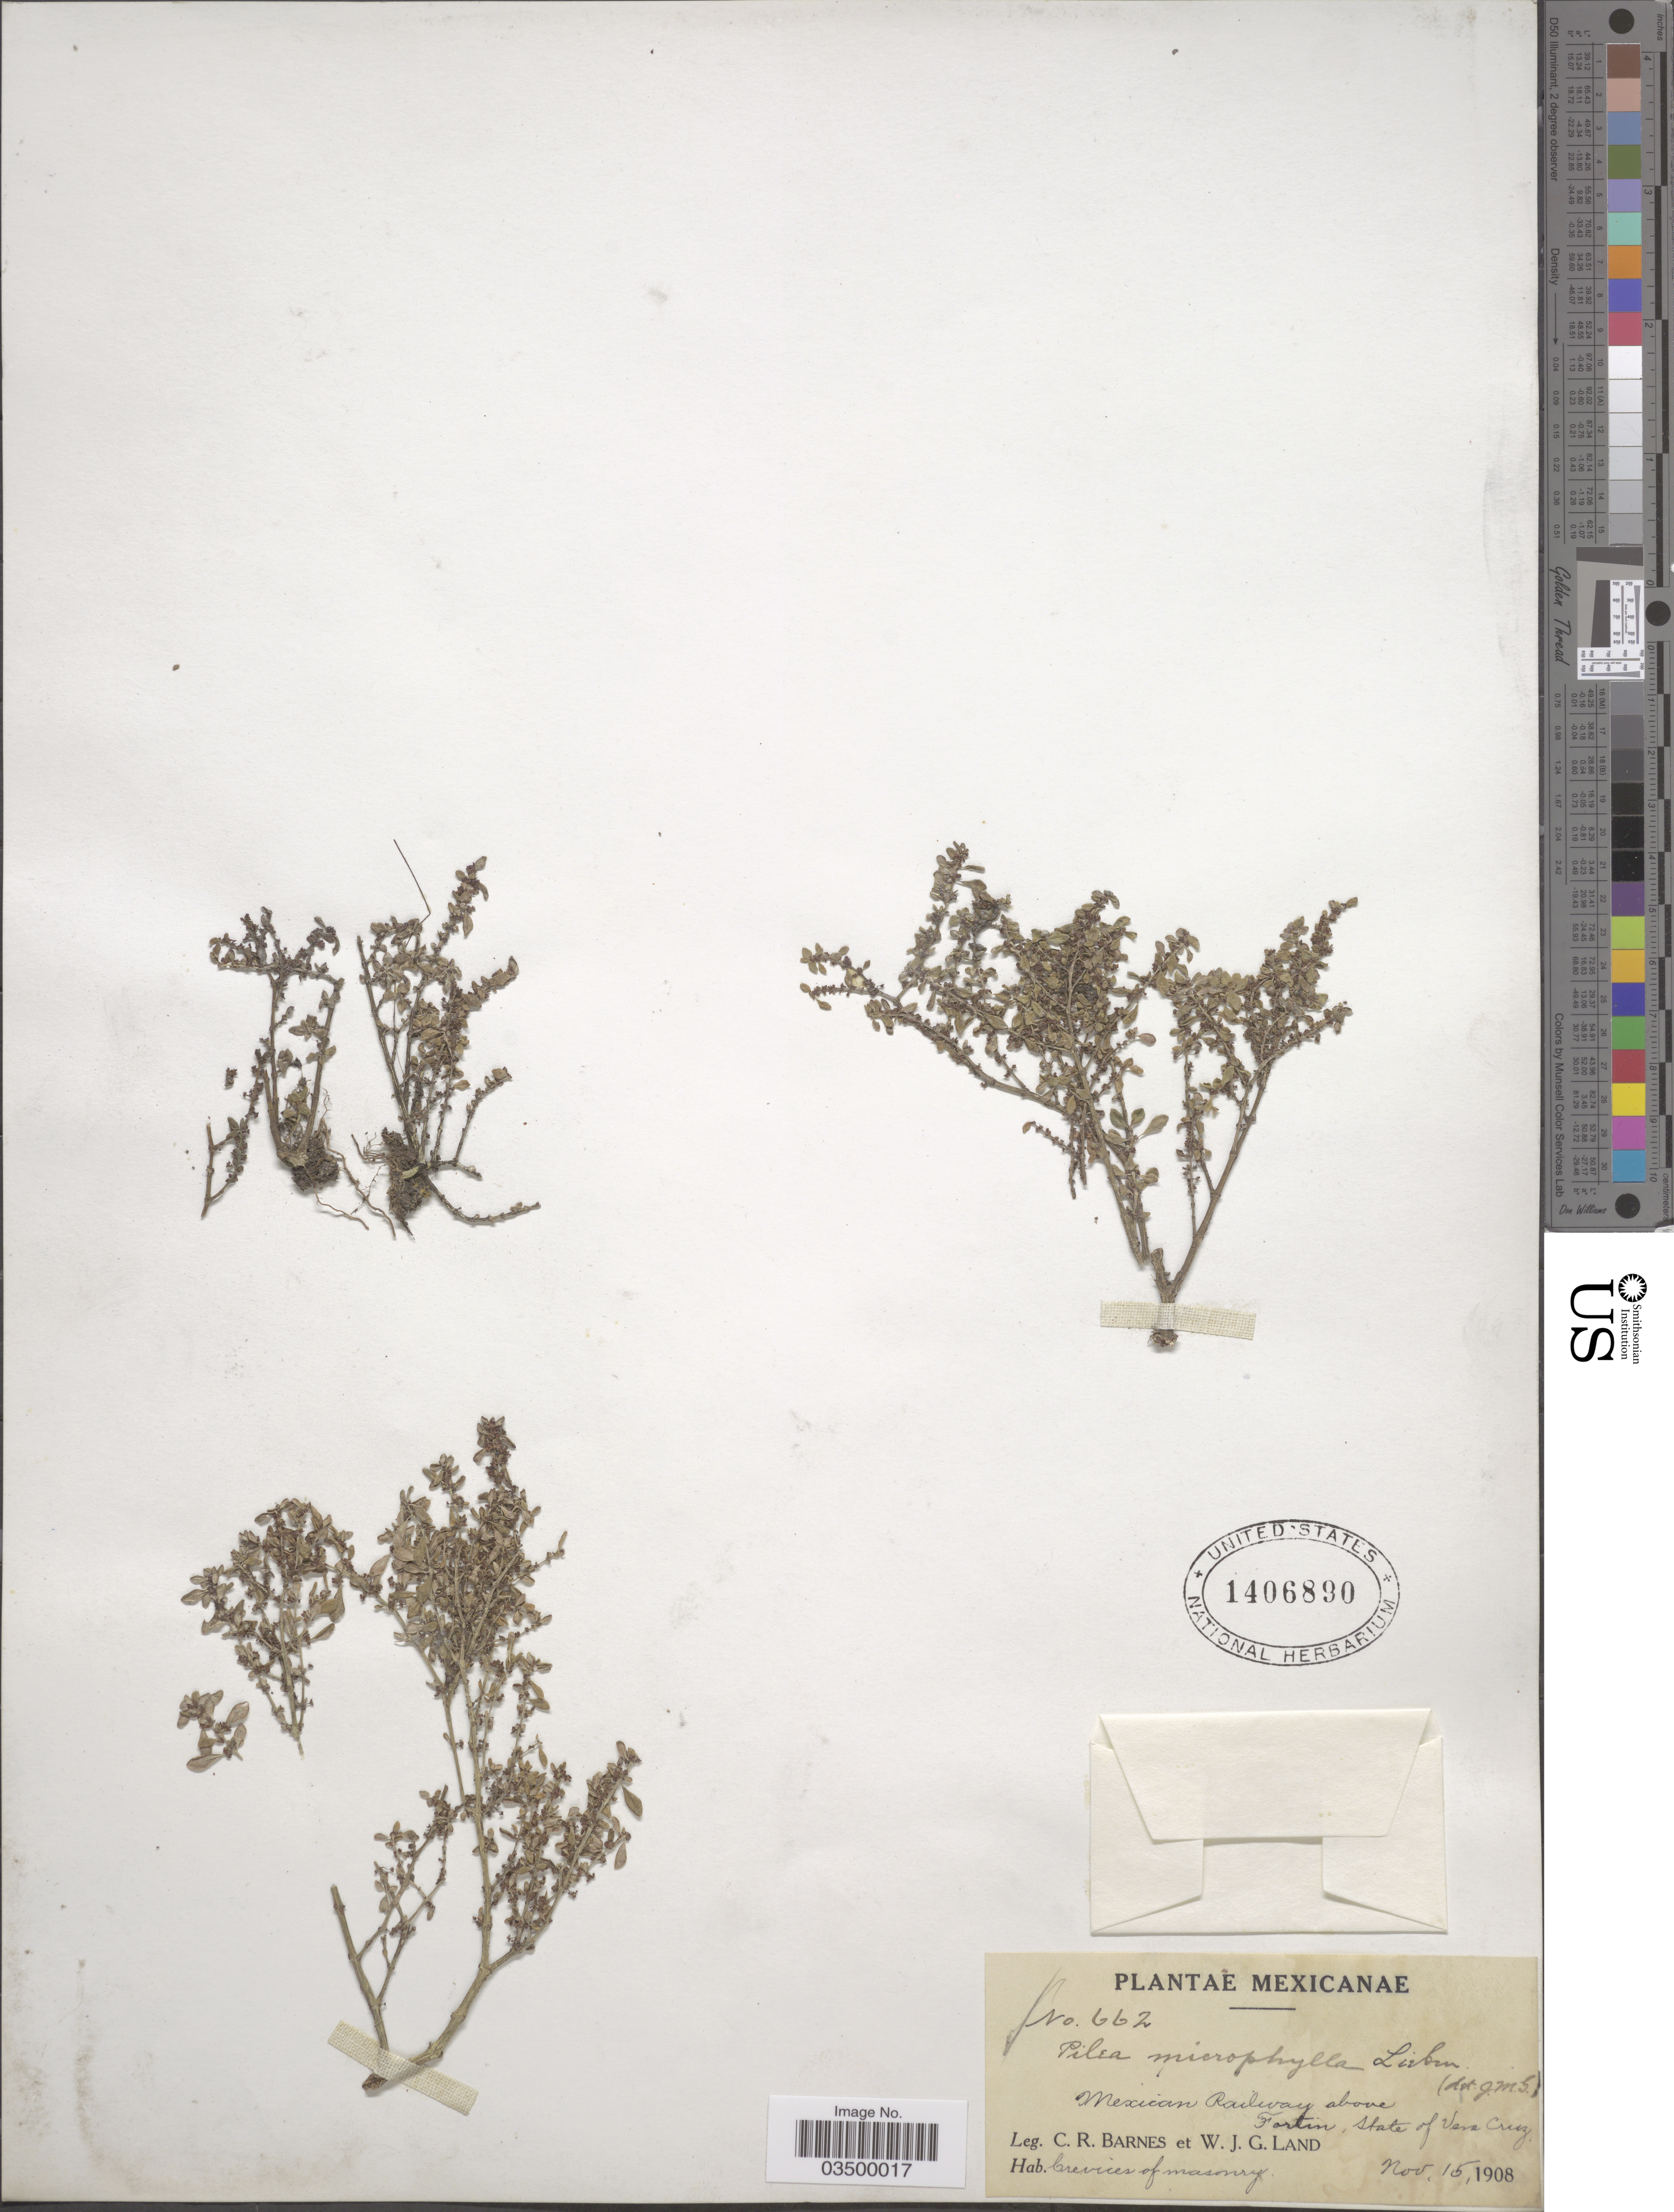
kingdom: Plantae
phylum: Tracheophyta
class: Magnoliopsida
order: Rosales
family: Urticaceae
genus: Pilea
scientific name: Pilea microphylla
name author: (L.) Liebm.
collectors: C. R. Barnes & W. J. G. Land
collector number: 662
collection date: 1908-11-15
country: Mexico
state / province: Veracruz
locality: Mexican Railway above Fortin, State of Vera Cruz.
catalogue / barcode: US 1406890